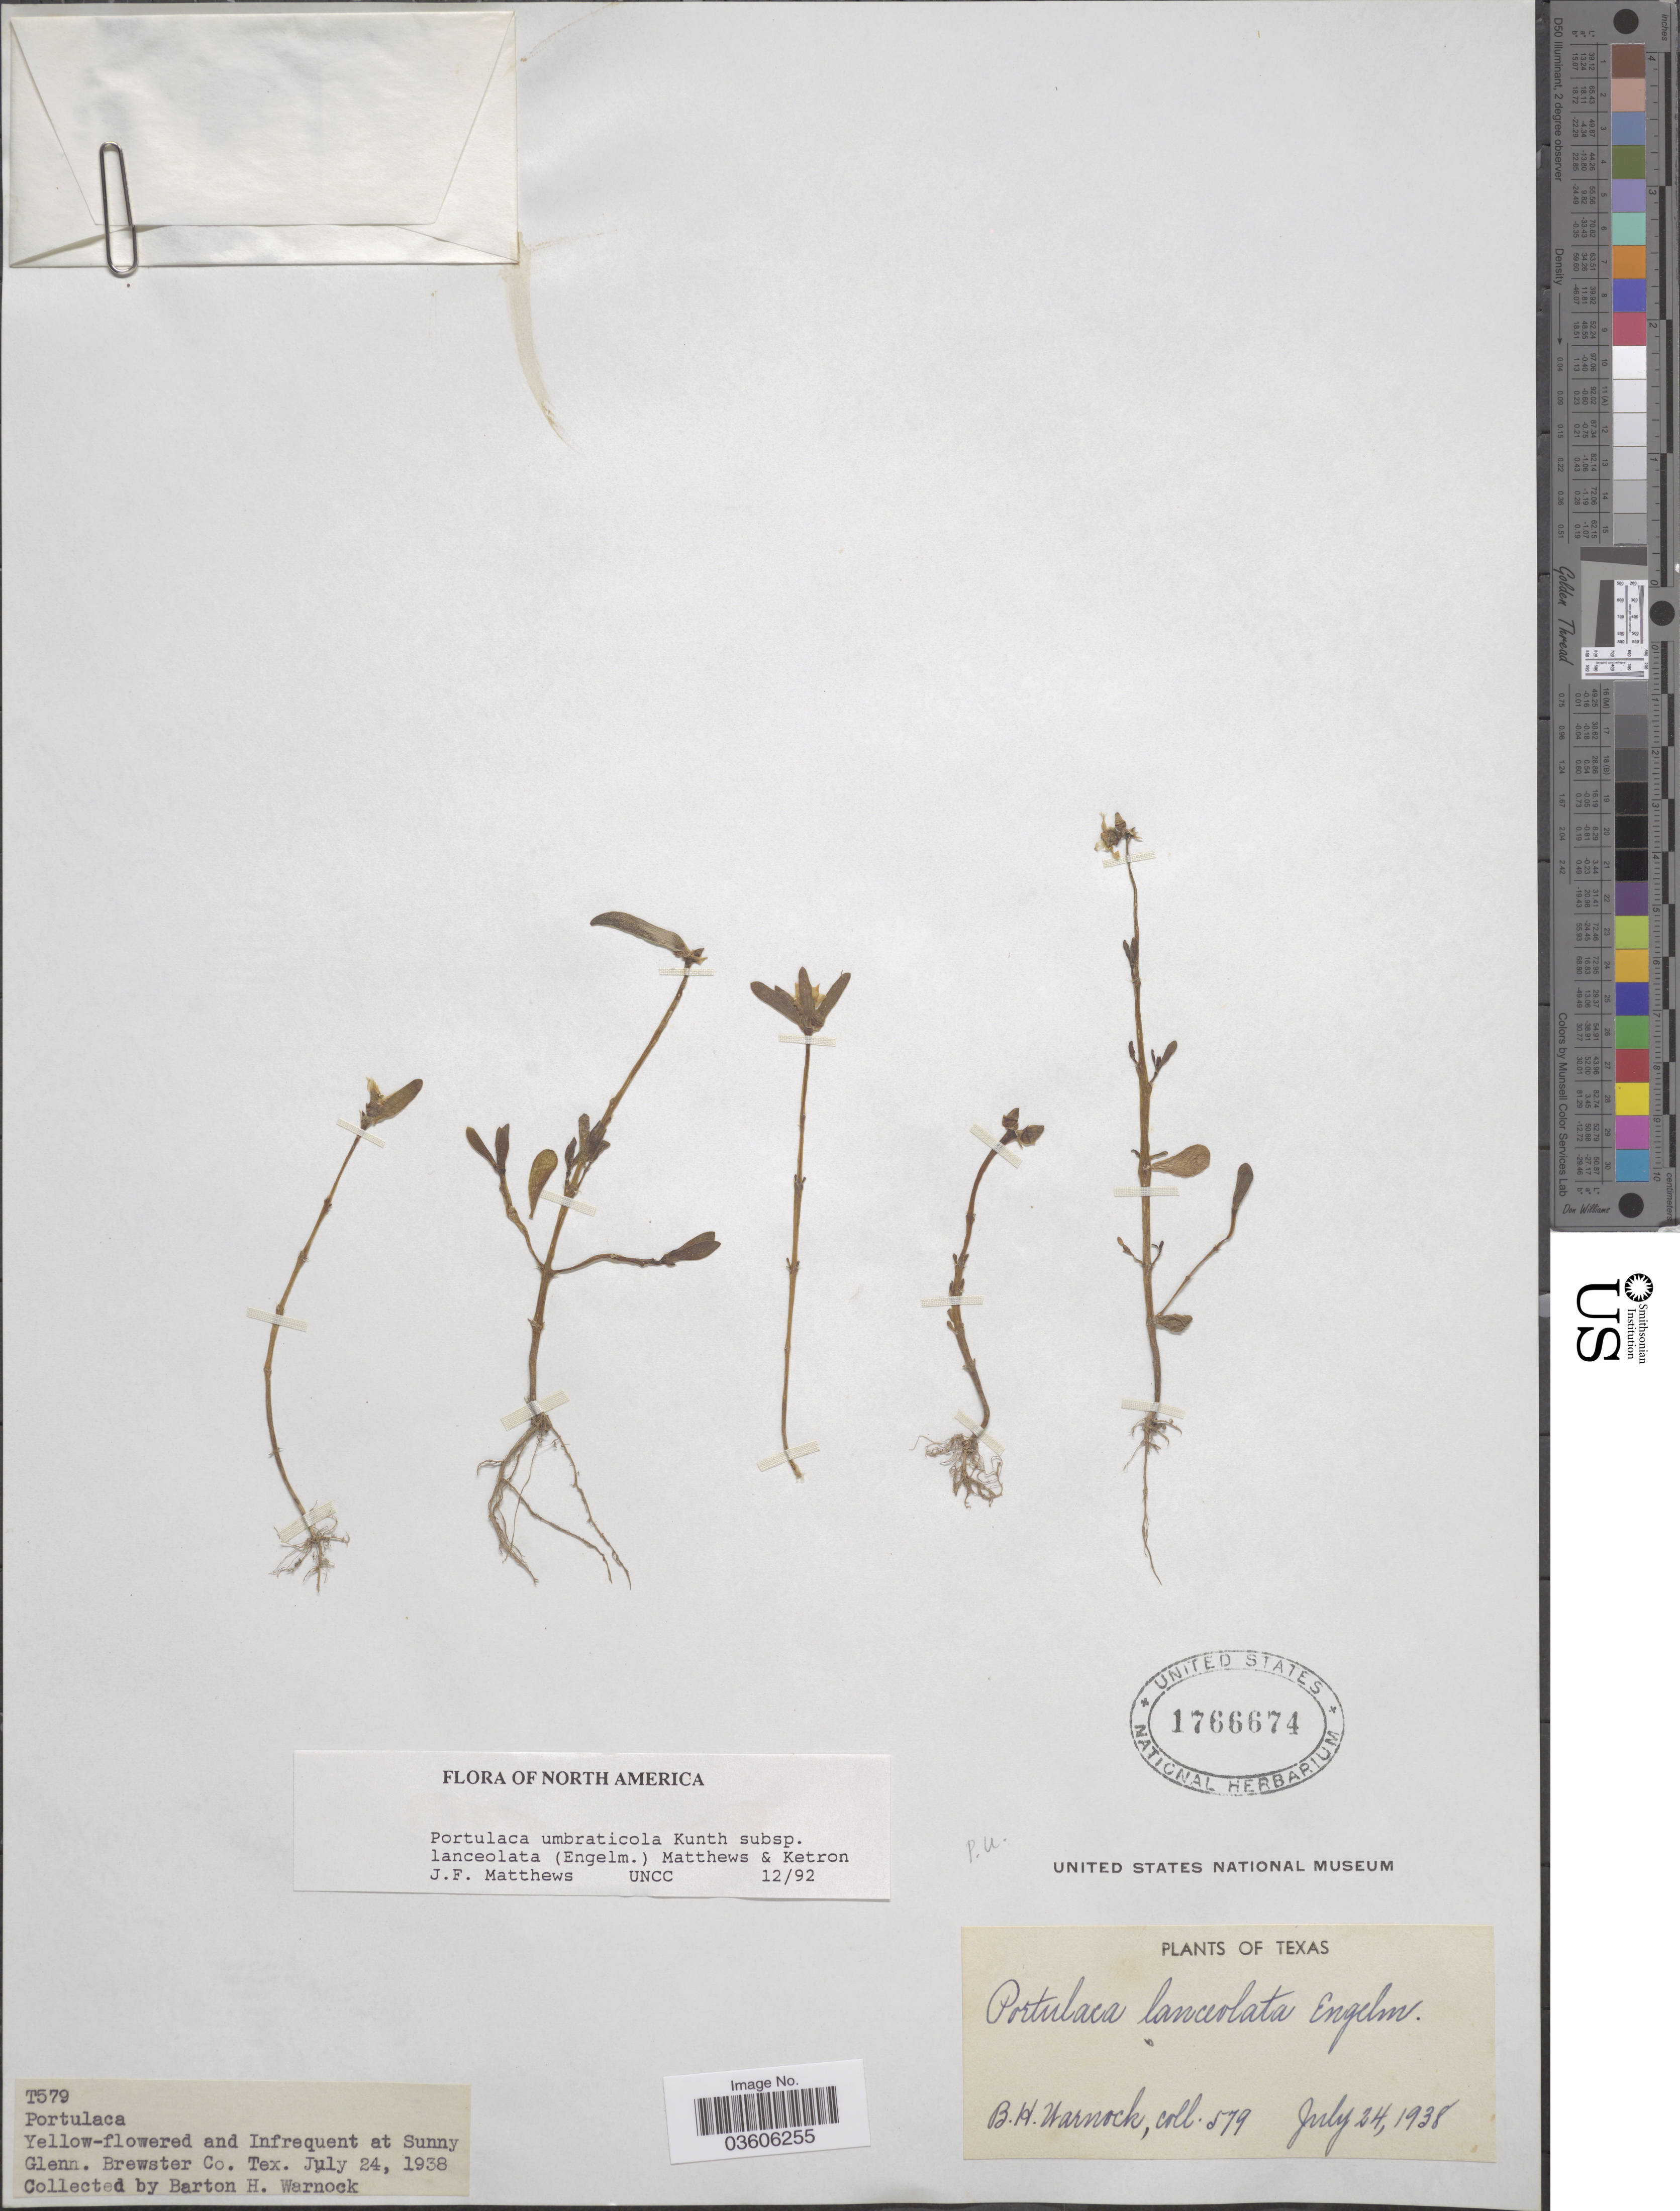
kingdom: Plantae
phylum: Tracheophyta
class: Magnoliopsida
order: Caryophyllales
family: Portulacaceae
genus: Portulaca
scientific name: Portulaca umbraticola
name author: Kunth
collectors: B. H. Warnock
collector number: T579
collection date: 1938-07-24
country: United States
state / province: Texas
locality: At Sunny Glen. Brewster Co.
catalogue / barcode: US 1766674